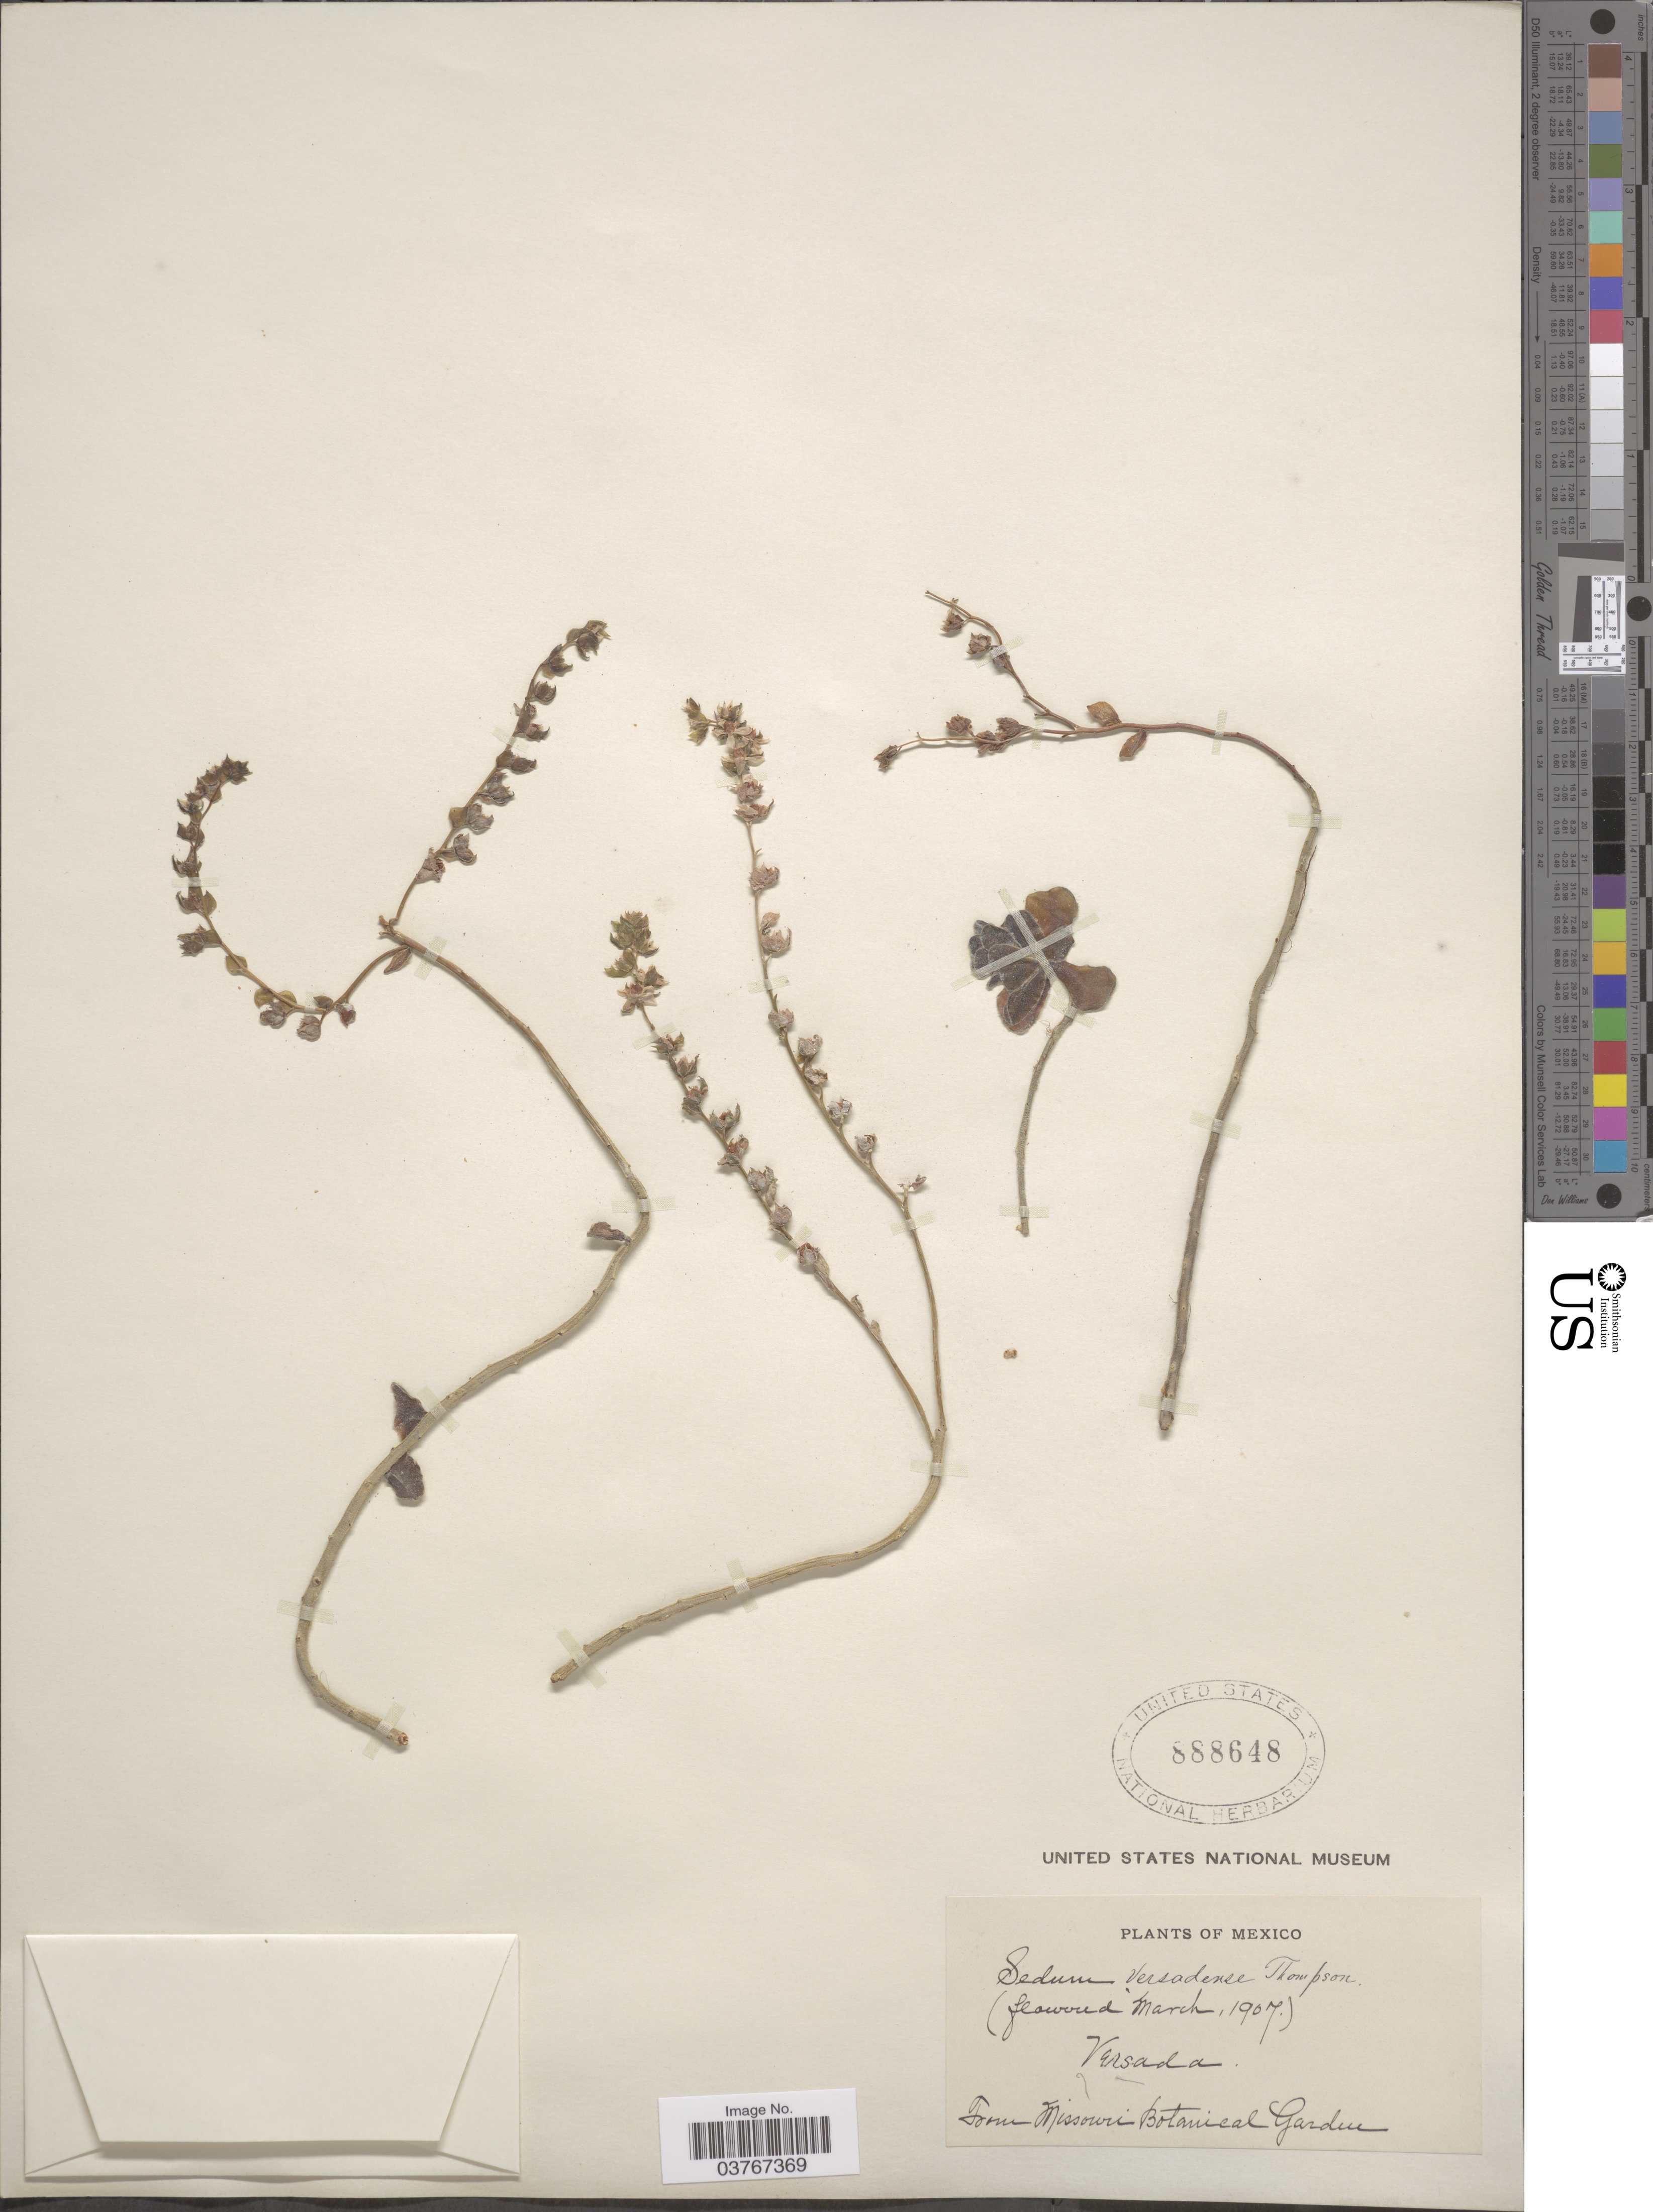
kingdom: Plantae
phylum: Tracheophyta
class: Magnoliopsida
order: Saxifragales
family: Crassulaceae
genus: Sedum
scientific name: Sedum versadense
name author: C.H. Thomps.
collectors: Missouri Botanical Garden (MO)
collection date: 1907-03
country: Mexico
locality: Versada.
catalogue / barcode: US 888648